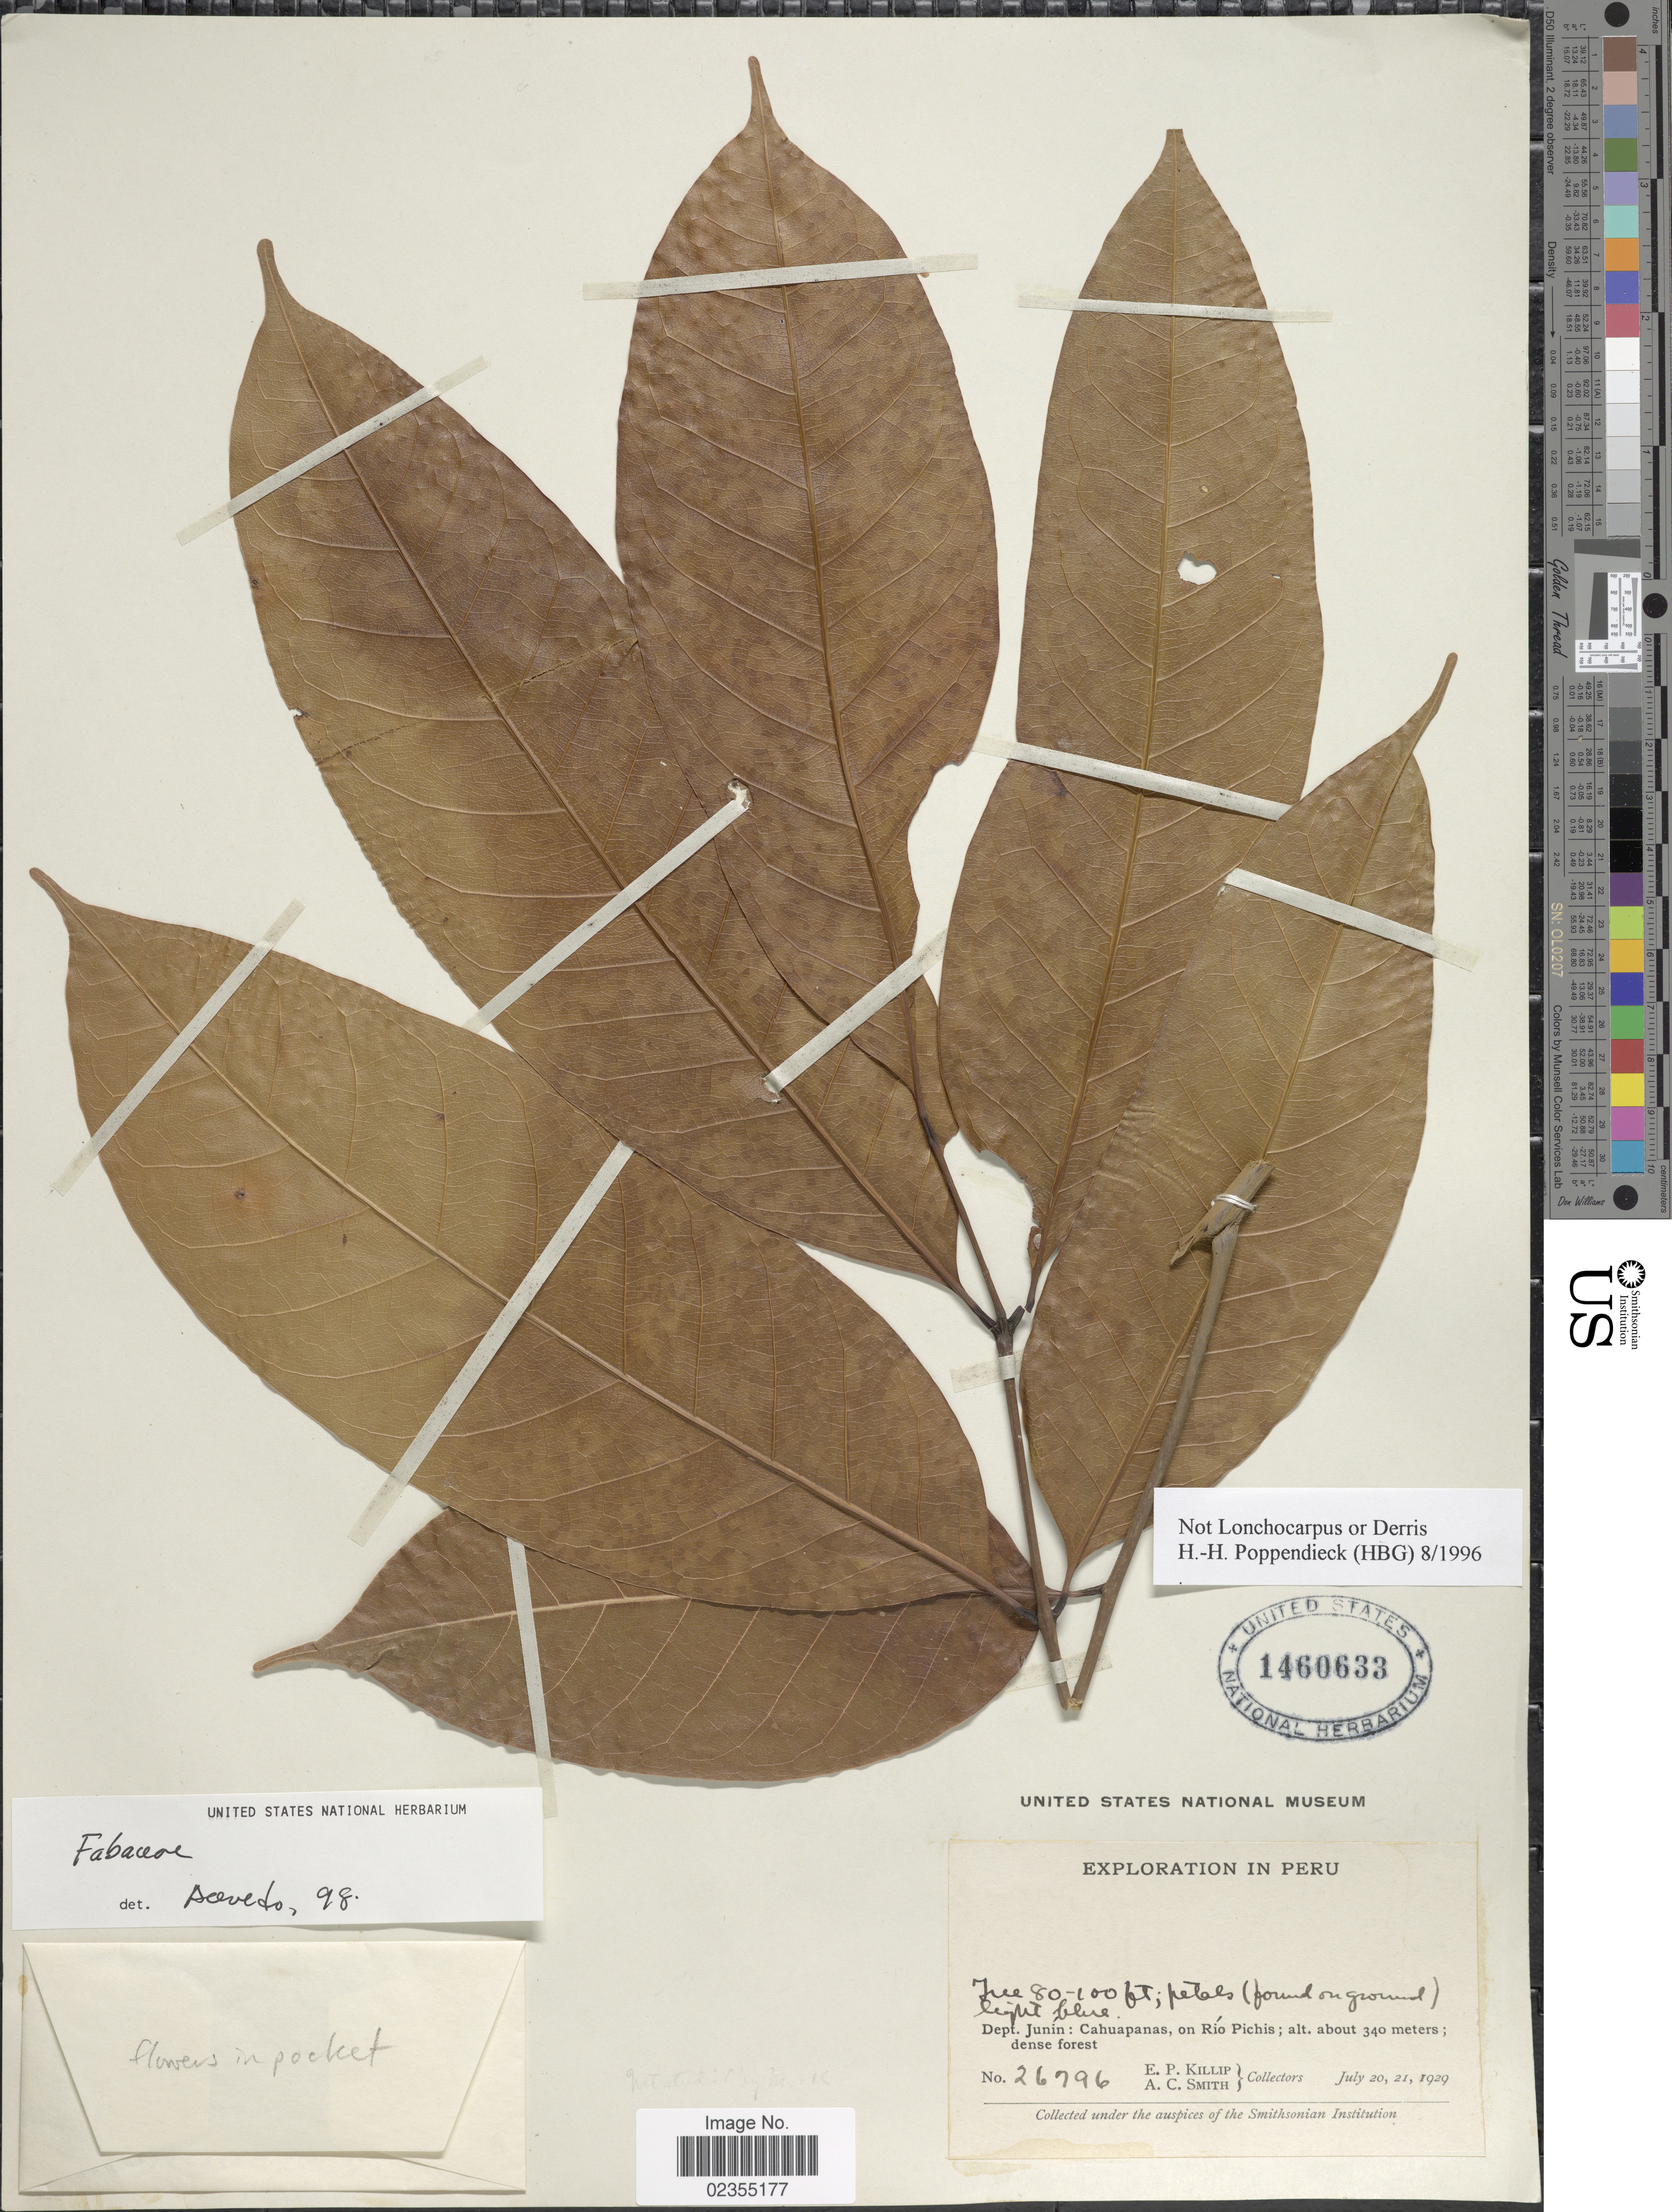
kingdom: Plantae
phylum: Tracheophyta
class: Magnoliopsida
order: Fabales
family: Fabaceae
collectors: E. P. Killip & A. C. Smith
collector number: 26796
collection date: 1929-07-20/1929-07-21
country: Peru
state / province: Junín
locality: Dept. Junin: Cahuapanas, on Río Pichis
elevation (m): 340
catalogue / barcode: US 1460633